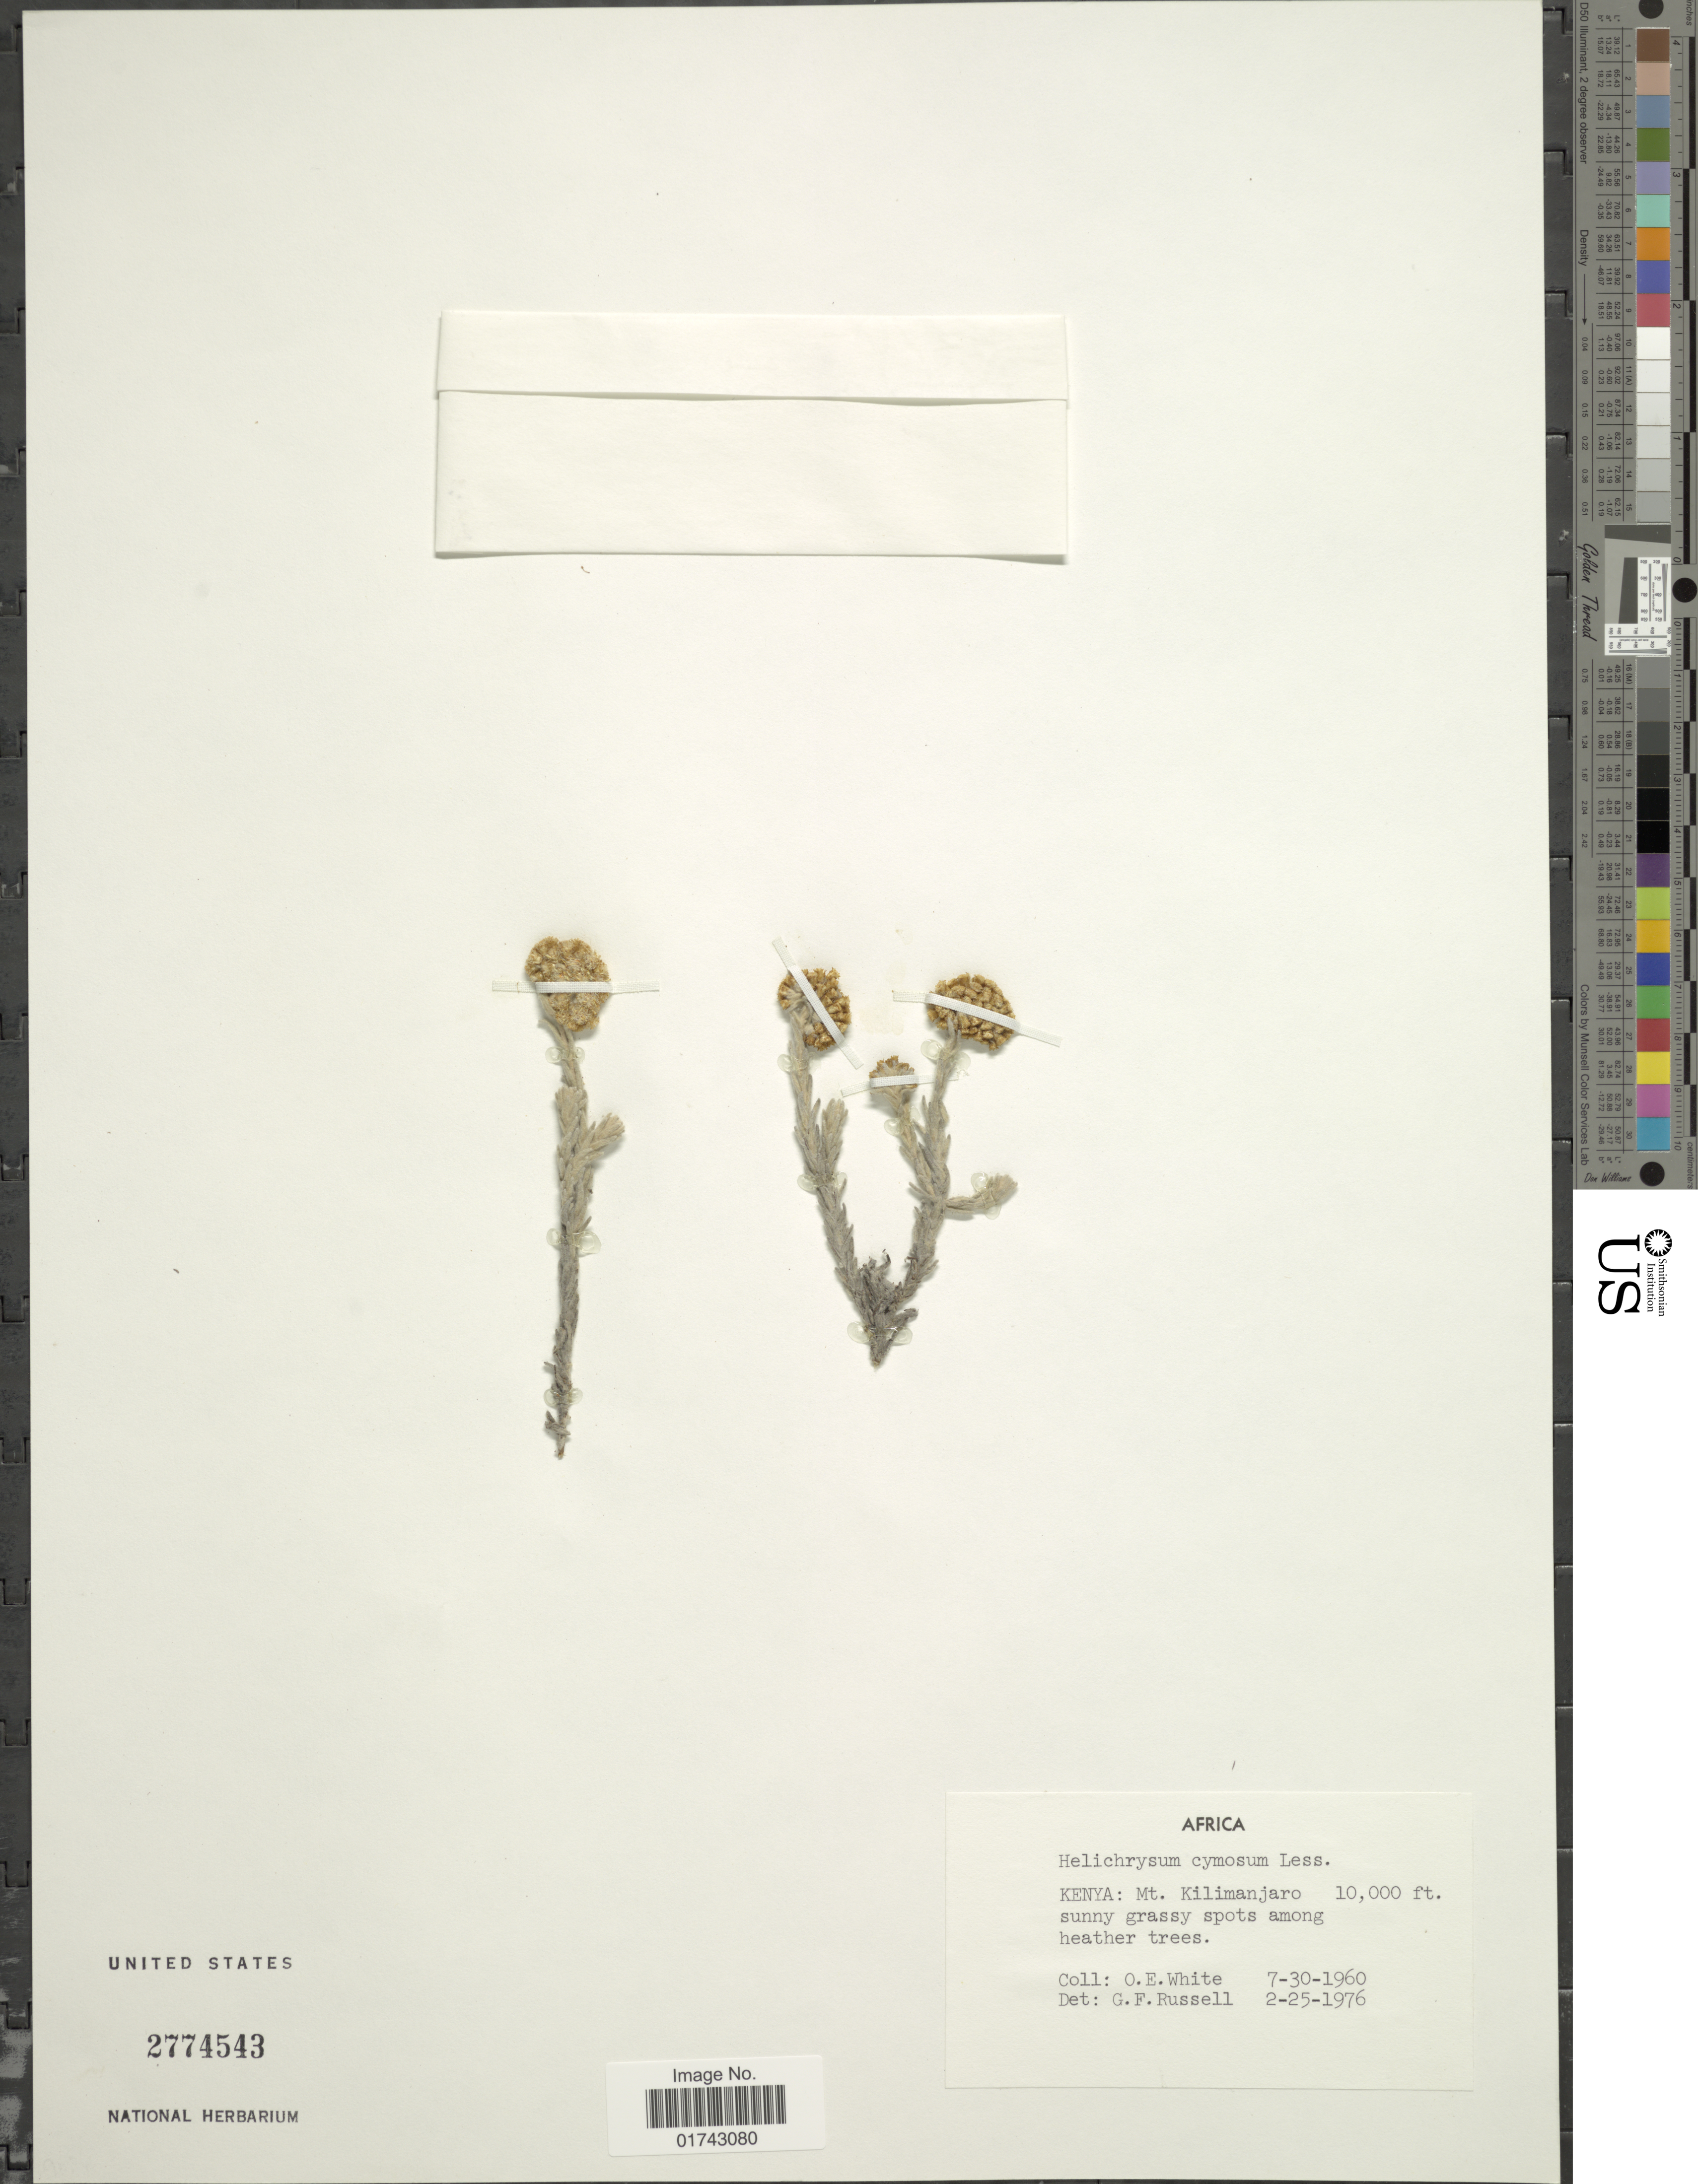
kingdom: Plantae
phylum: Tracheophyta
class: Magnoliopsida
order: Asterales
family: Asteraceae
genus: Helichrysum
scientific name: Helichrysum forskahlii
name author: (J.F. Gmel.) Hilliard & B.L. Burtt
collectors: O. E. White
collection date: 1960-07-30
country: Kenya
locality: Kenya: Mt. Kilimnjaro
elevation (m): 3048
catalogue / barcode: US 2774543